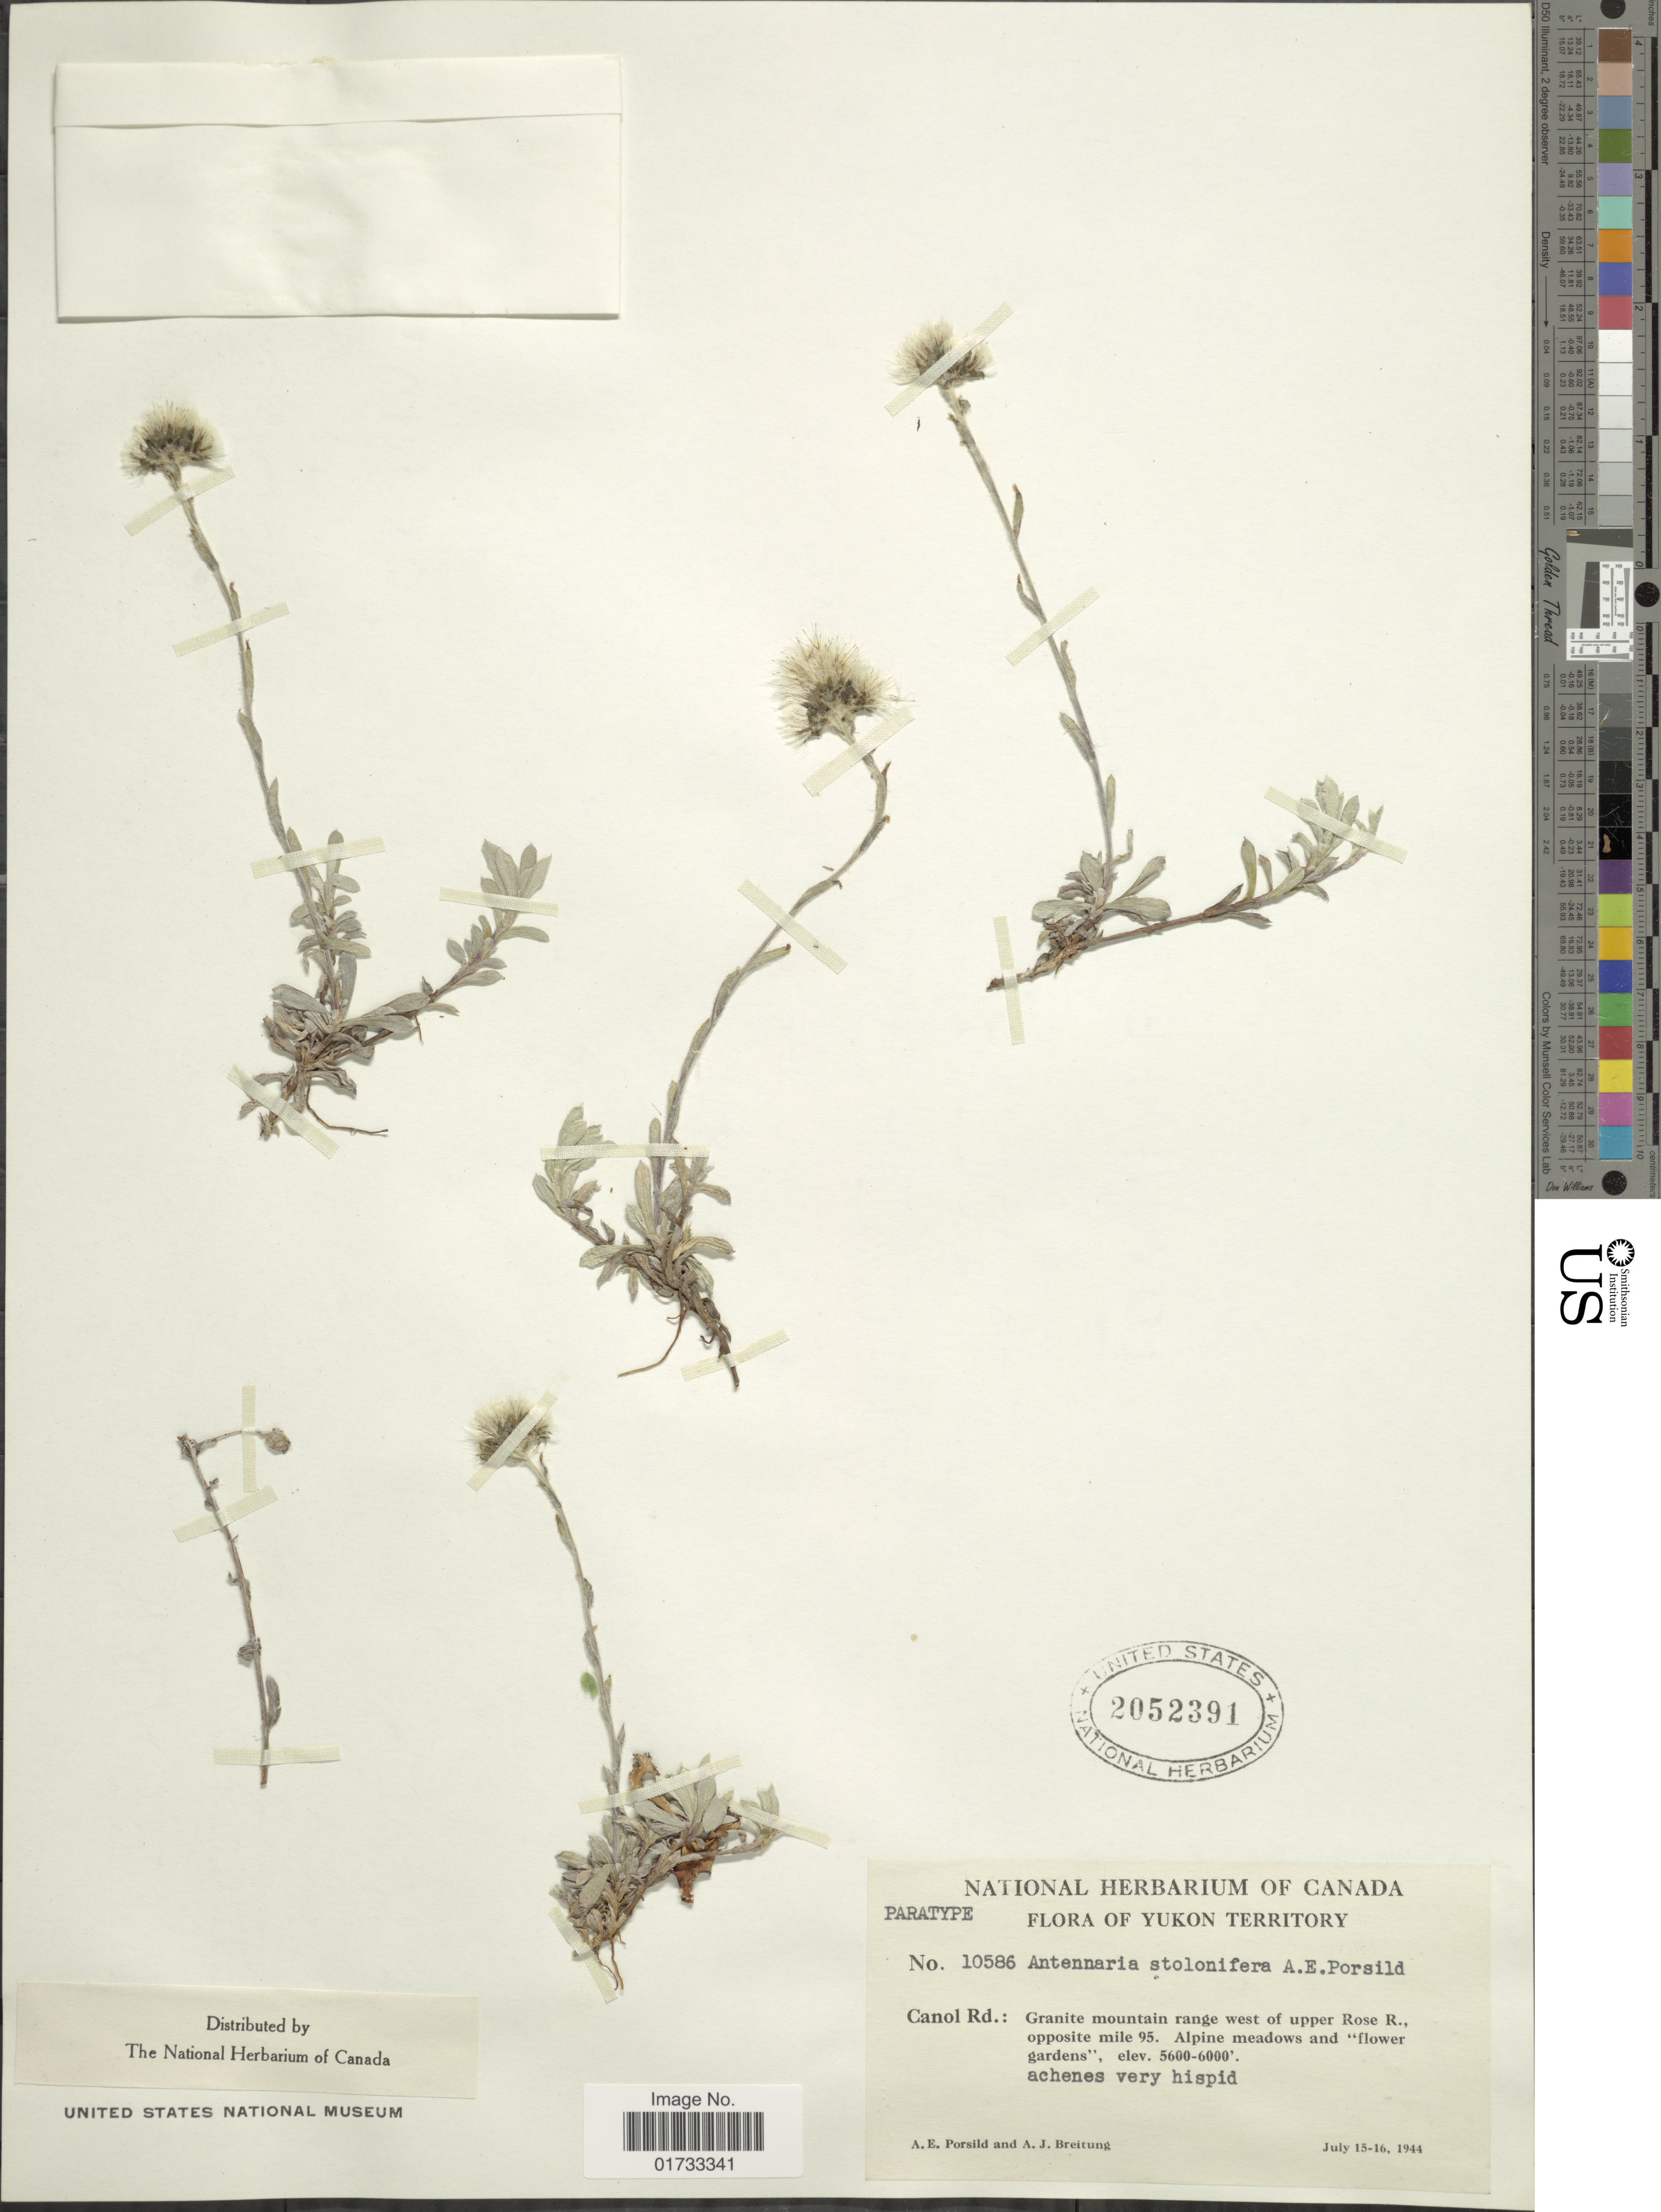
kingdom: Plantae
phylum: Tracheophyta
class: Magnoliopsida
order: Asterales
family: Asteraceae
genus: Antennaria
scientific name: Antennaria stolonifera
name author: A.E. Porsild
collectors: A. E. Porsild & A. Breitung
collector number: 10586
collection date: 1944-07-15/1944-07-16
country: Canada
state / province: Yukon Territory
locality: Canol Rd.: Granite mountain range west of upper Rose R., oppoiste mile 95, alpine meadows and flower gardens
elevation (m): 1707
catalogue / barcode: US 2052391